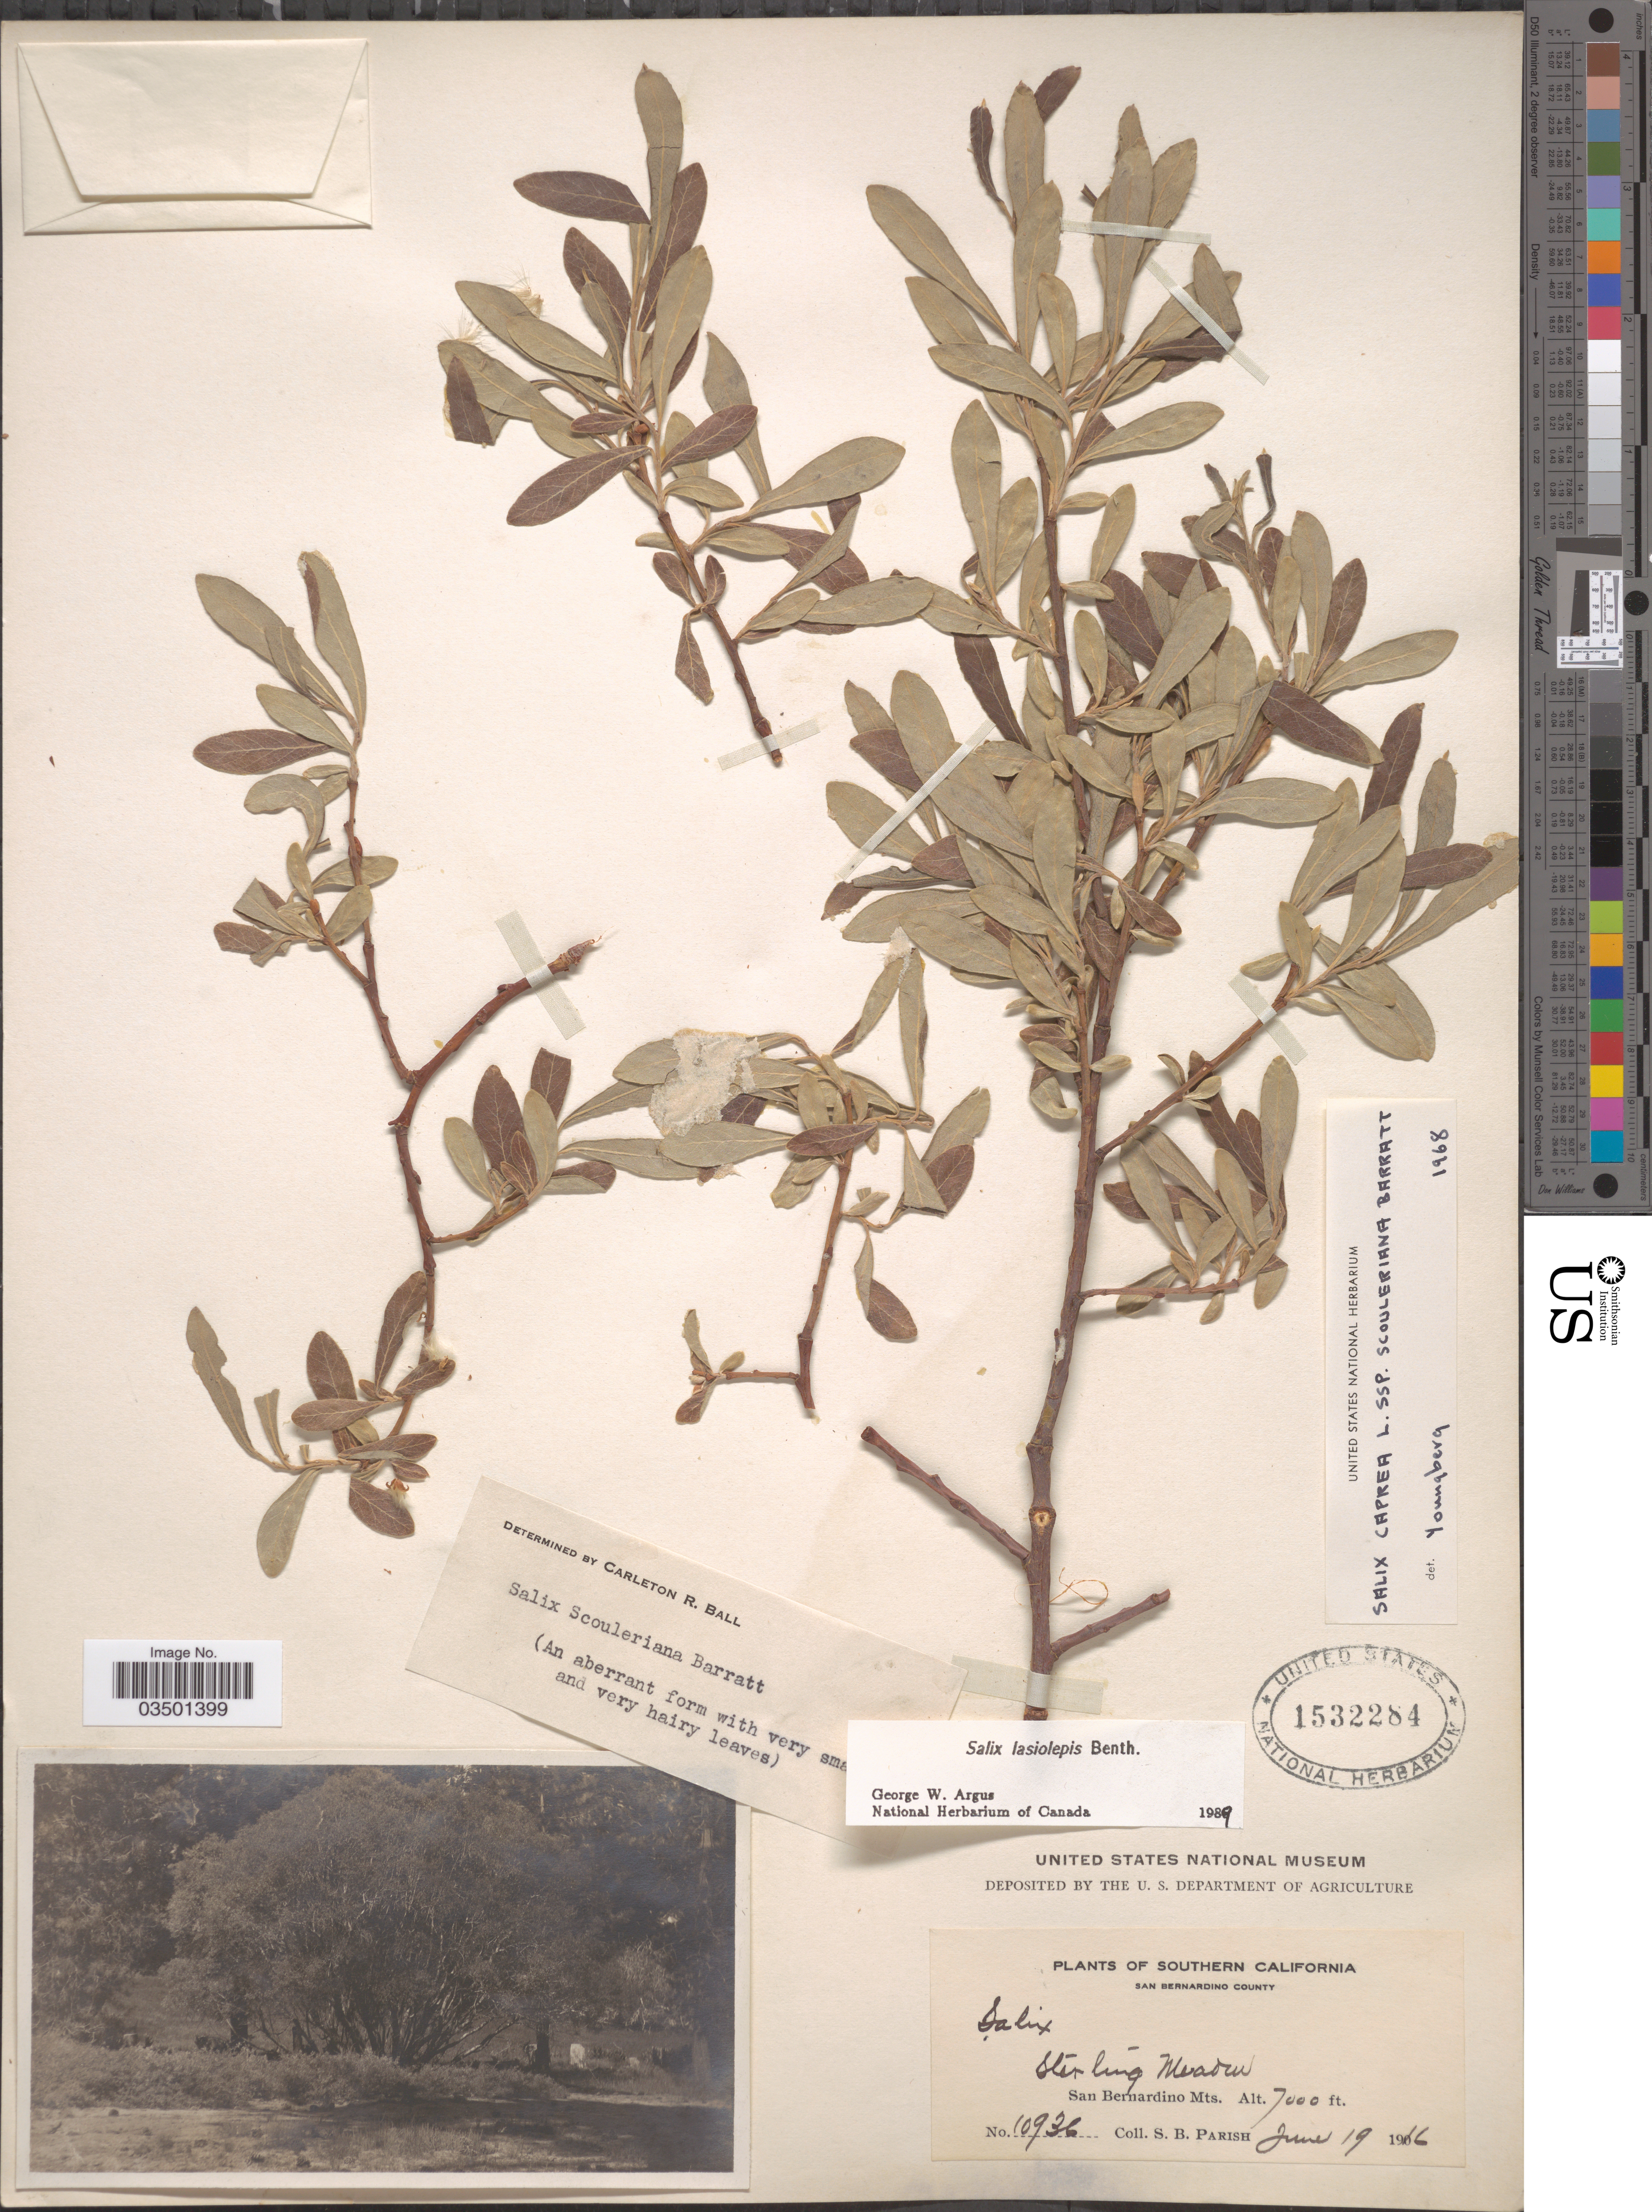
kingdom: Plantae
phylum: Tracheophyta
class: Magnoliopsida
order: Malpighiales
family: Salicaceae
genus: Salix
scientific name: Salix lasiolepis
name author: Benth.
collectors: S. B. Parish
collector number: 10936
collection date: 1916-06-19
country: United States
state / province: California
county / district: San Bernardino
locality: Southern California, San Bernardino County. Sterling Meadow, San Bernardino Mts.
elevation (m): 2134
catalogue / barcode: US 1532284